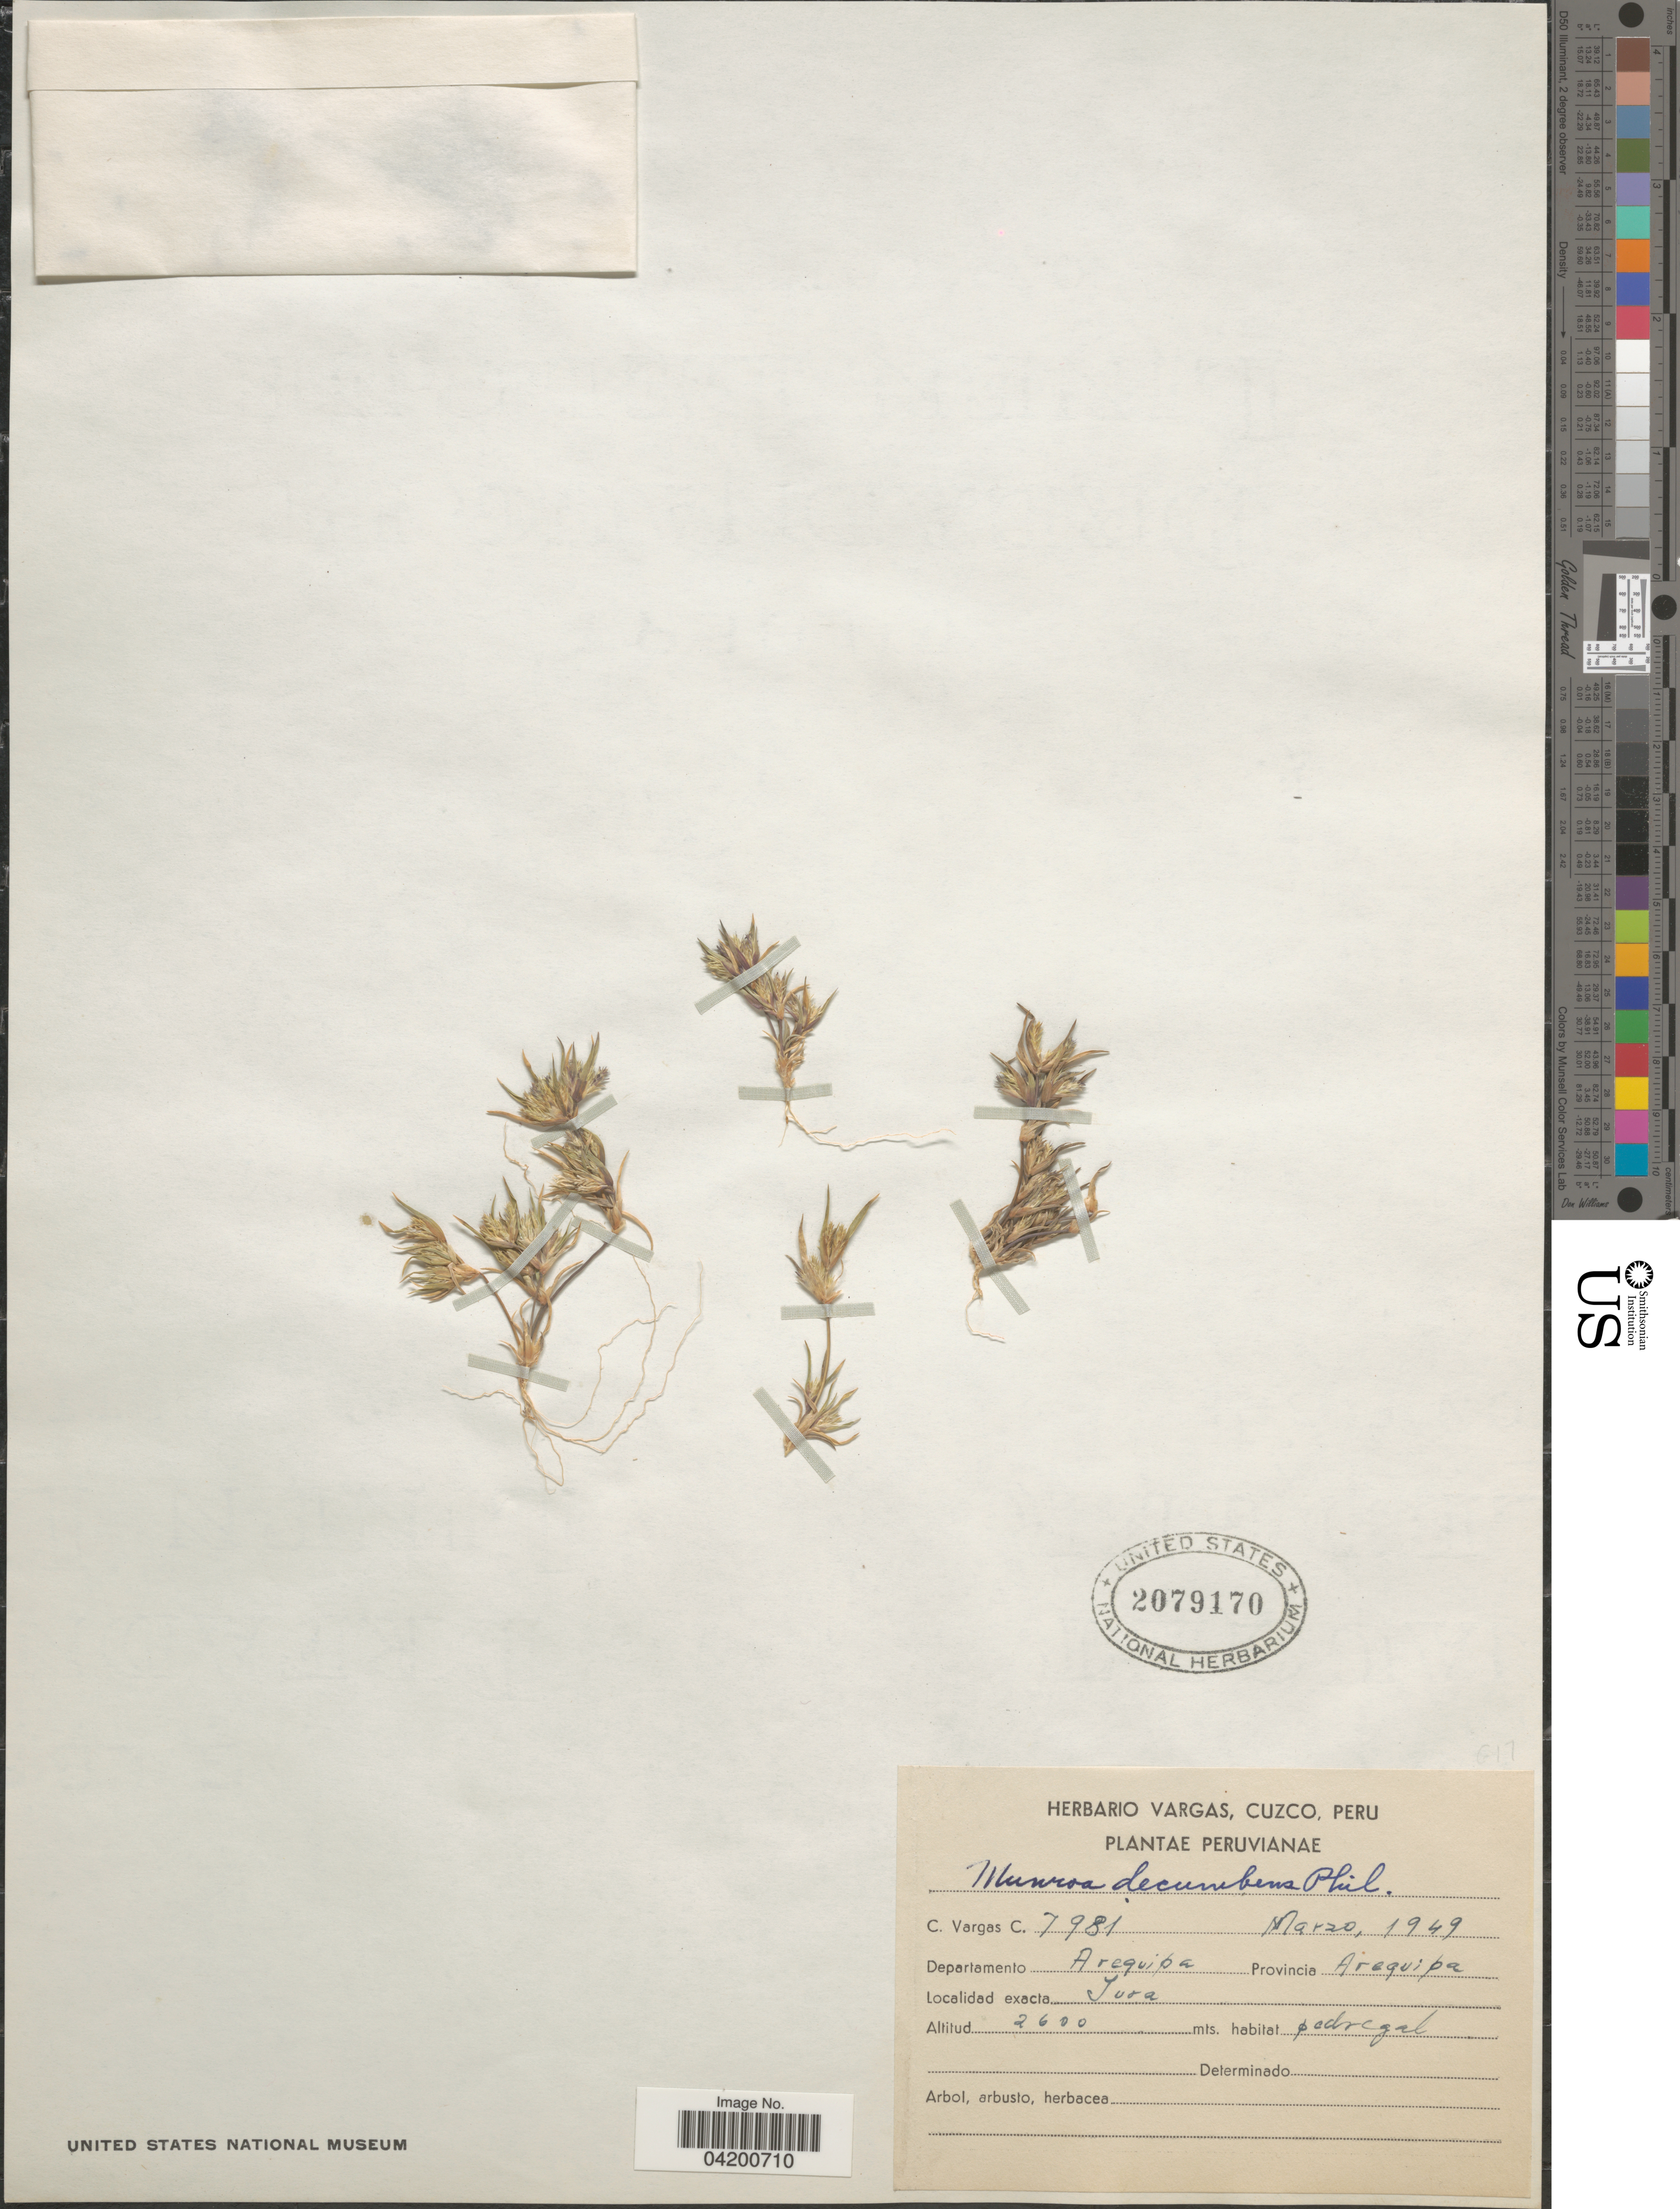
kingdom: Plantae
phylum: Tracheophyta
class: Liliopsida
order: Poales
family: Poaceae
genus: Munroa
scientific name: Munroa decumbens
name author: Phil.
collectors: C. Vargas Calderón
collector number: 7981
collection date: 1949-03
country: Peru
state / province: Arequipa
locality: Departamento Arequipa. Jura.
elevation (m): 2600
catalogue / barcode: US 2079170